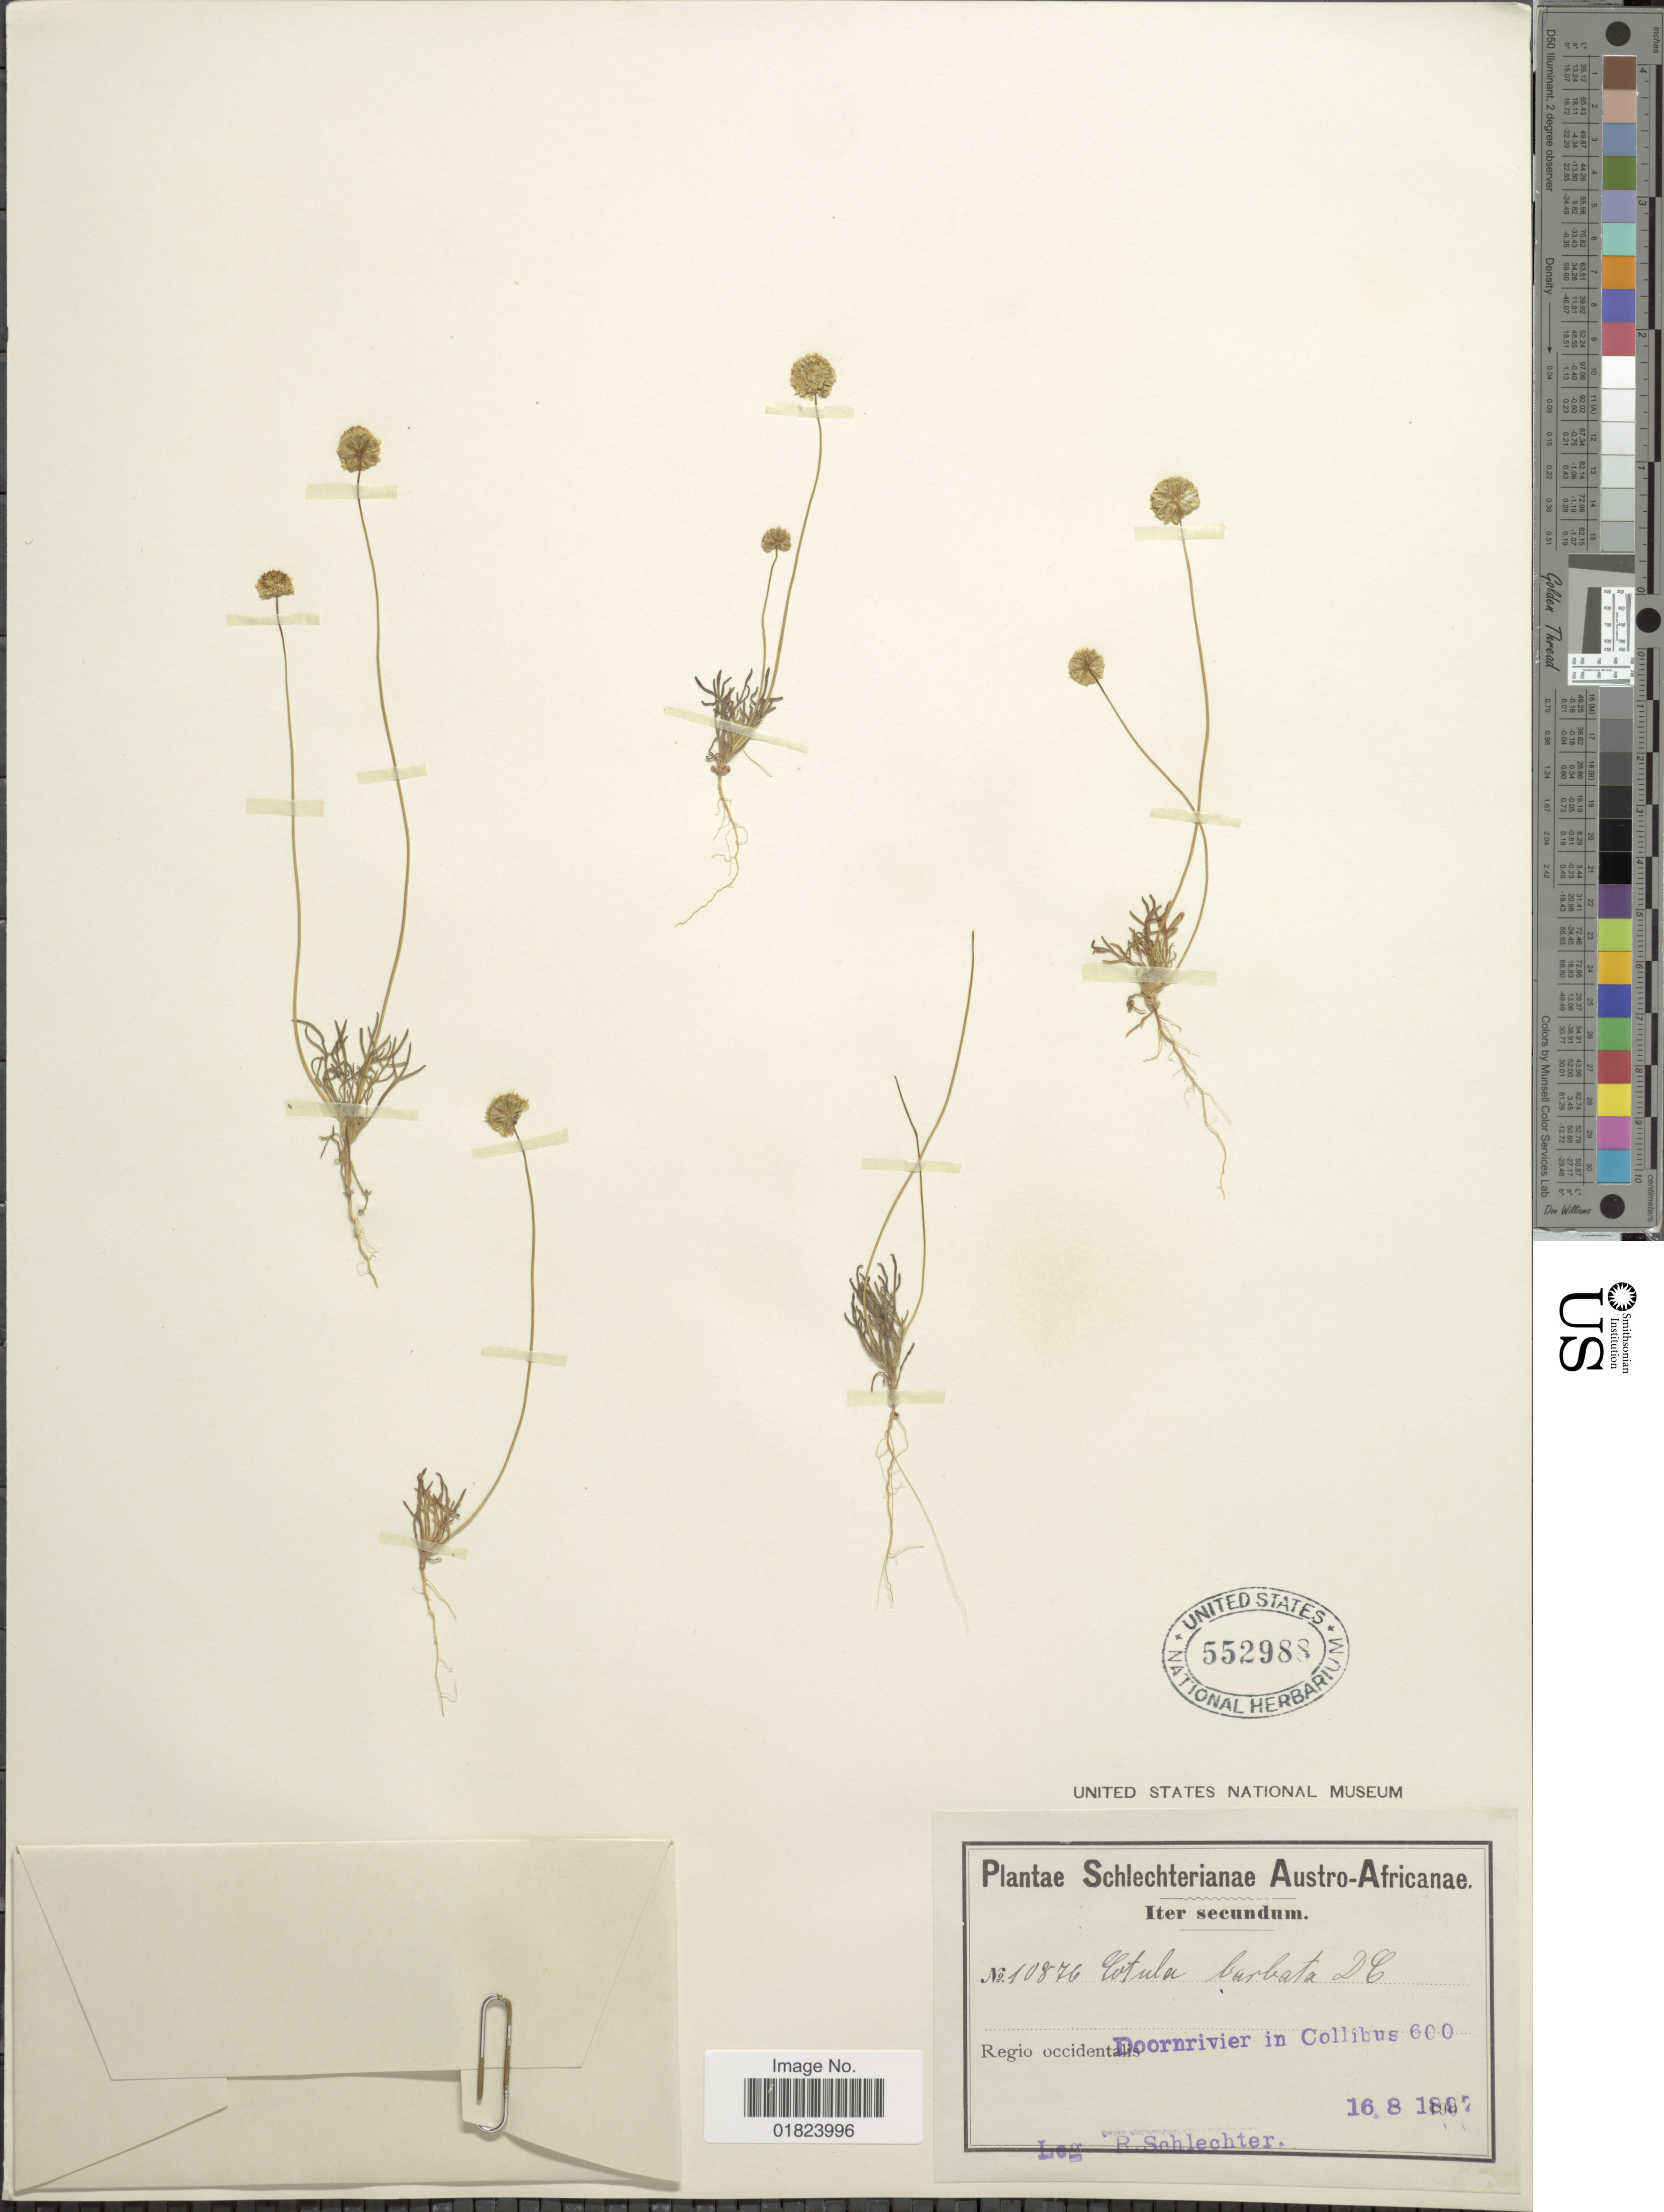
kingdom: Plantae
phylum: Tracheophyta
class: Magnoliopsida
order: Asterales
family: Asteraceae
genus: Cotula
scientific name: Cotula barbata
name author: DC.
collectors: F. R. R. Schlechter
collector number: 10876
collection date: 1897-08-16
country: South Africa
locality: Austro-Africanae, Iter secundum, Regio occidentalis Doornrivier in Collibus 600.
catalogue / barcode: US 552988